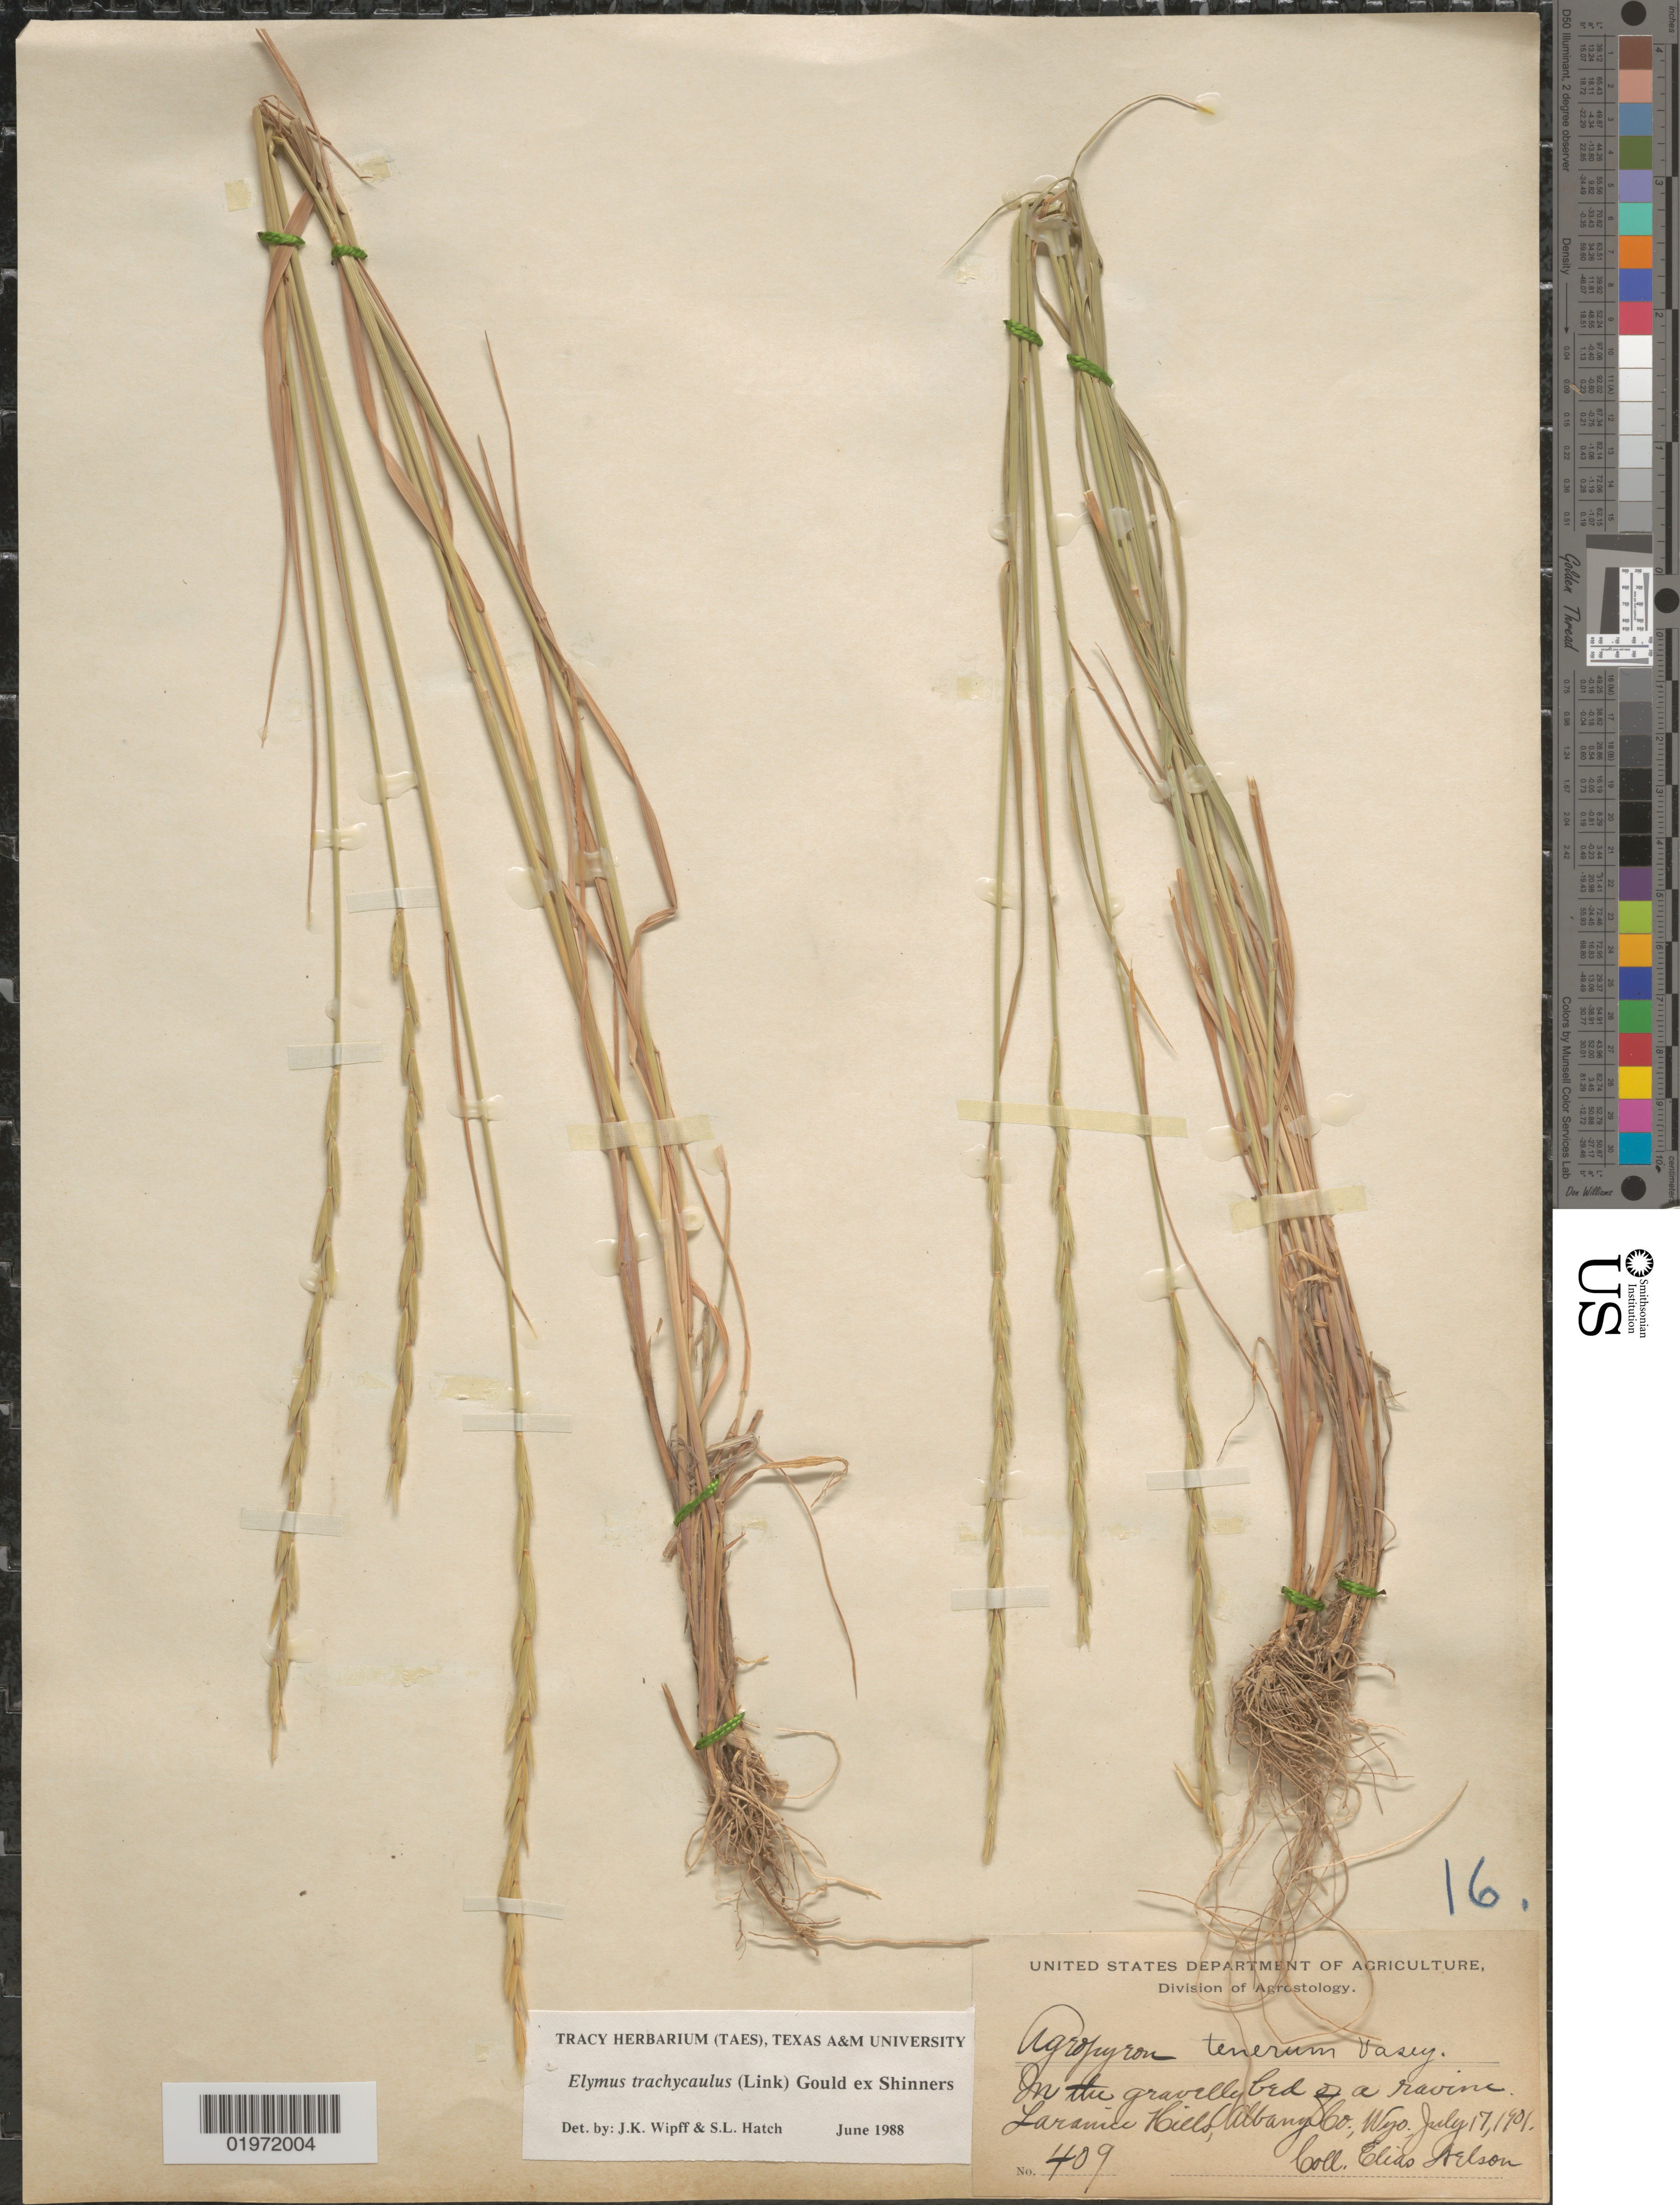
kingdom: Plantae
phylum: Tracheophyta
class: Liliopsida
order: Poales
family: Poaceae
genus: Elymus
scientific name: Elymus trachycaulus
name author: (Link) Gould ex Shinners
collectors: E. Nelson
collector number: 409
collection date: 1901-07-17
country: United States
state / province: Wyoming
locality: In the gravelly bed of a ravine. Laramie Hills, Albany Co.